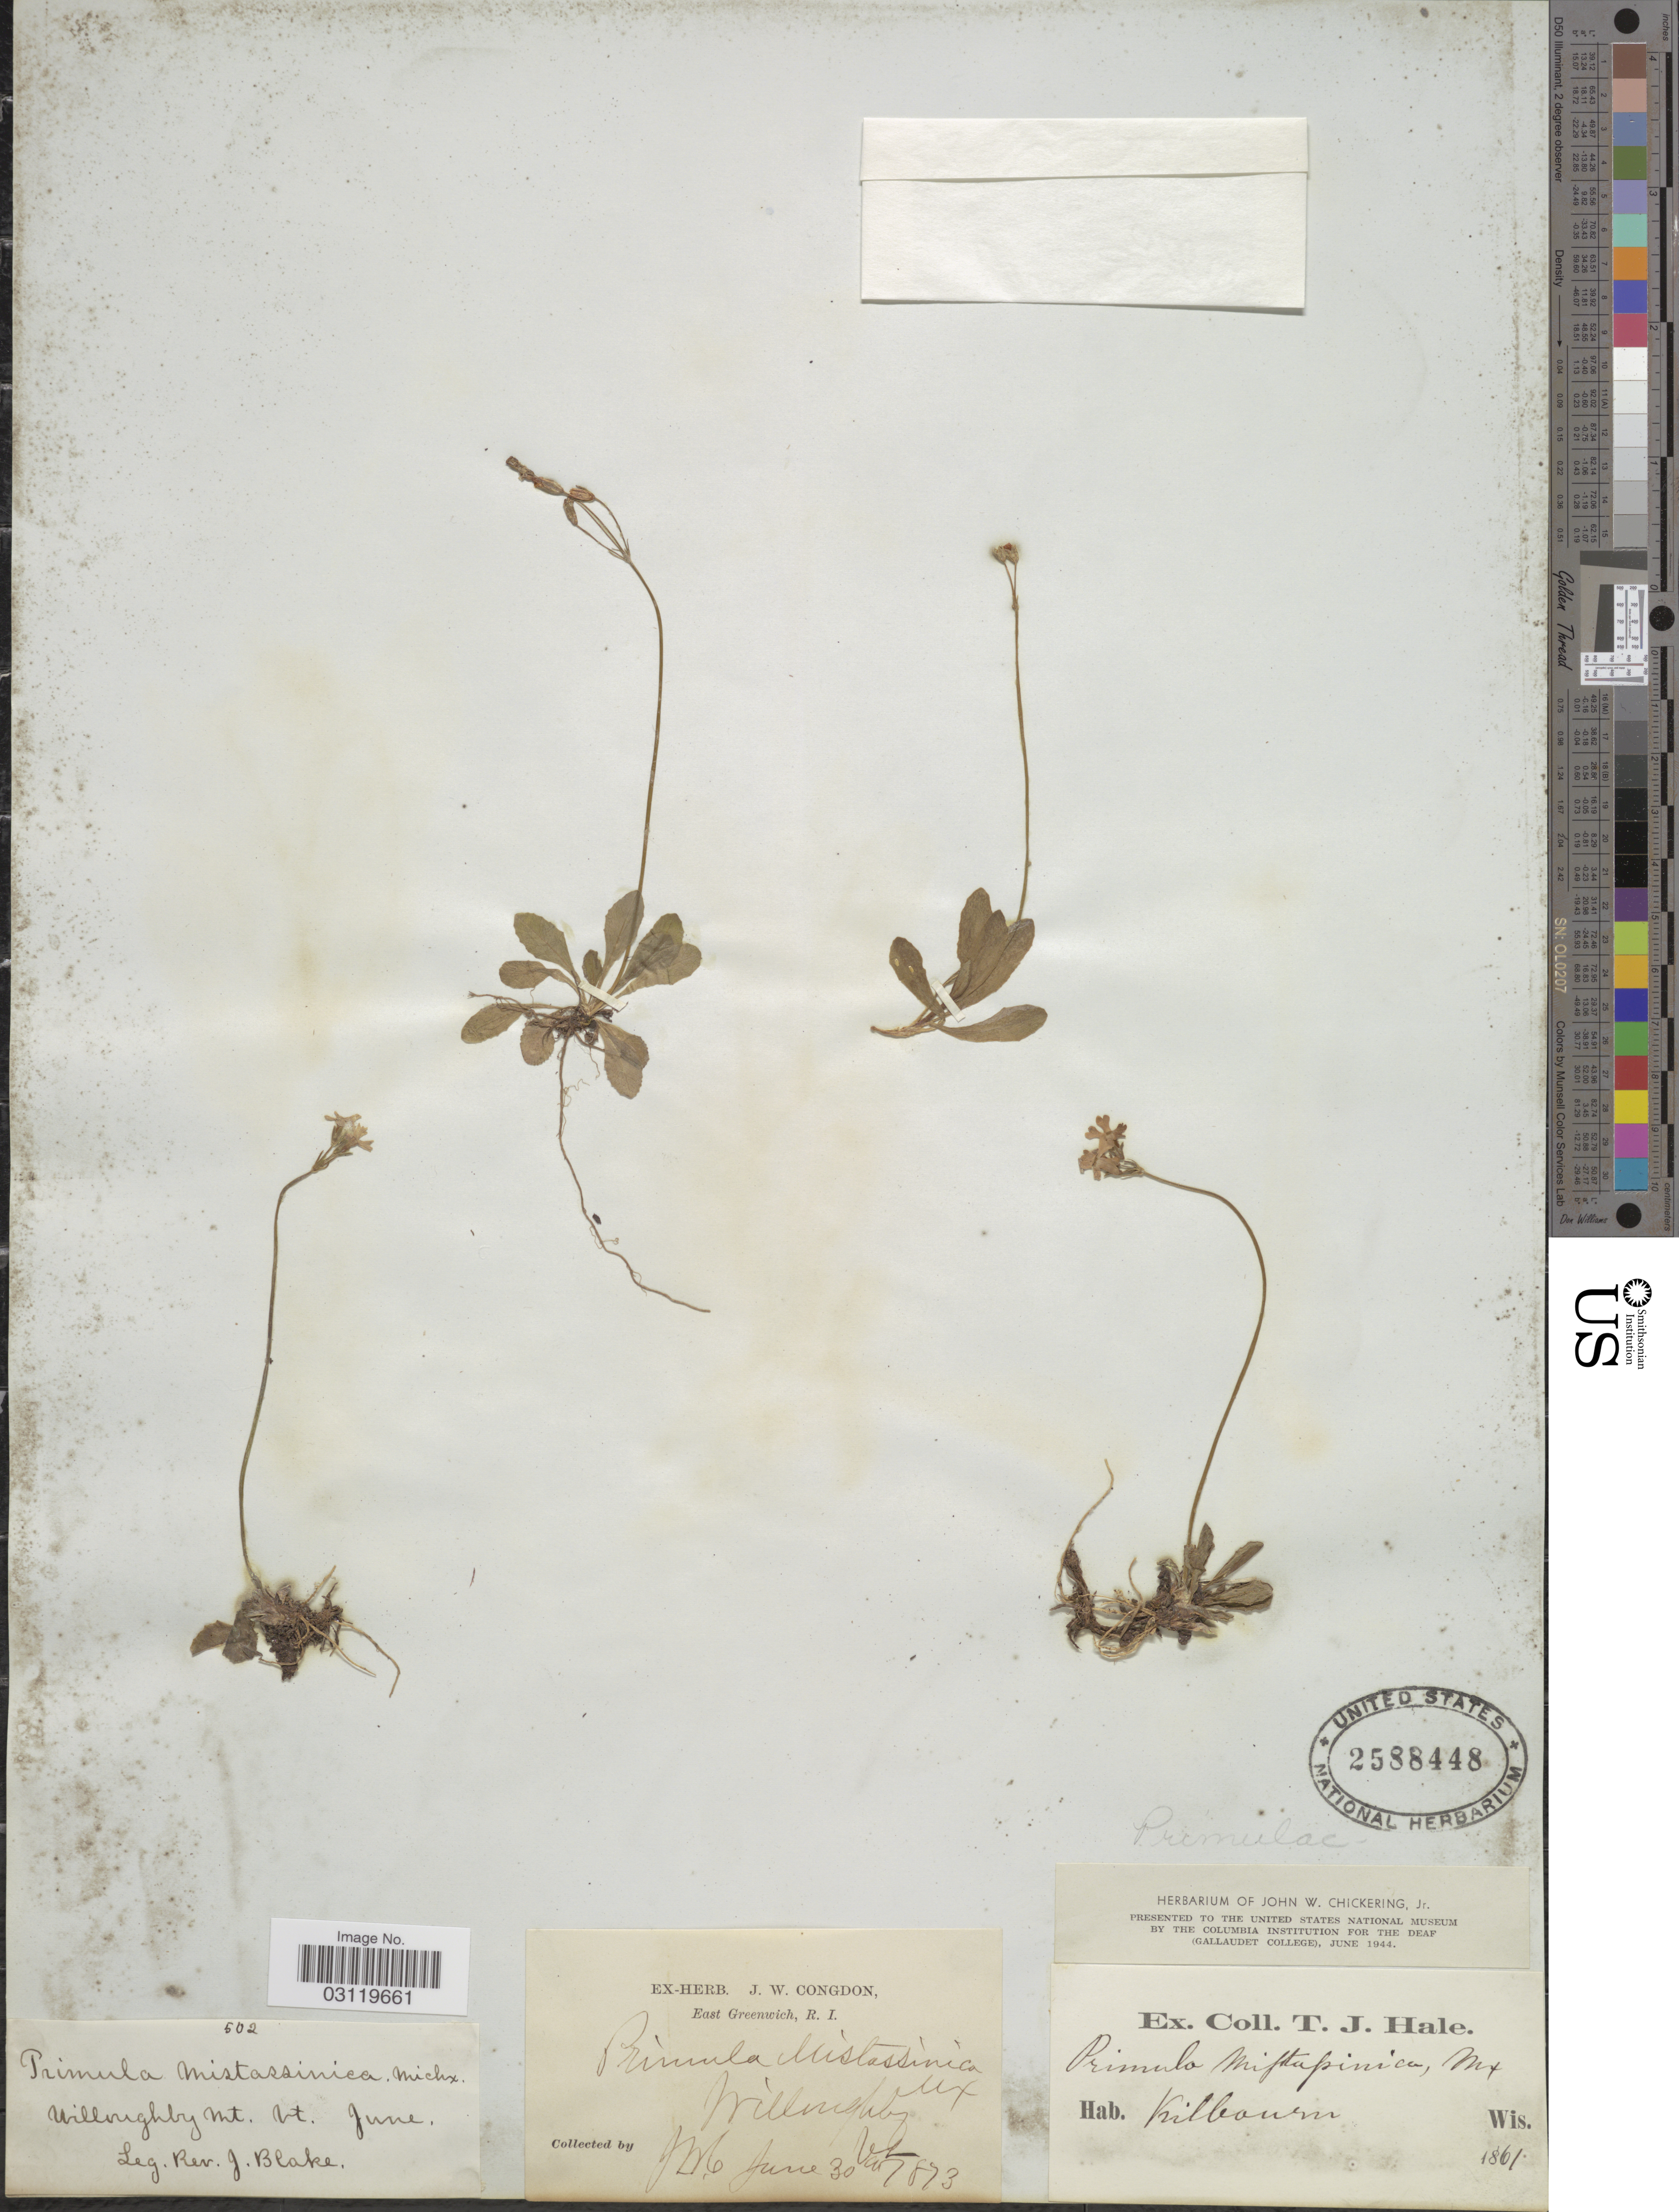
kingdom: Plantae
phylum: Tracheophyta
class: Magnoliopsida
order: Ericales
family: Primulaceae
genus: Primula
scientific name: Primula mistassinica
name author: Michx.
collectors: T. Hale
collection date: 1861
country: United States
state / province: Wisconsin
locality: Killbourn.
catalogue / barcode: US 2588448-2